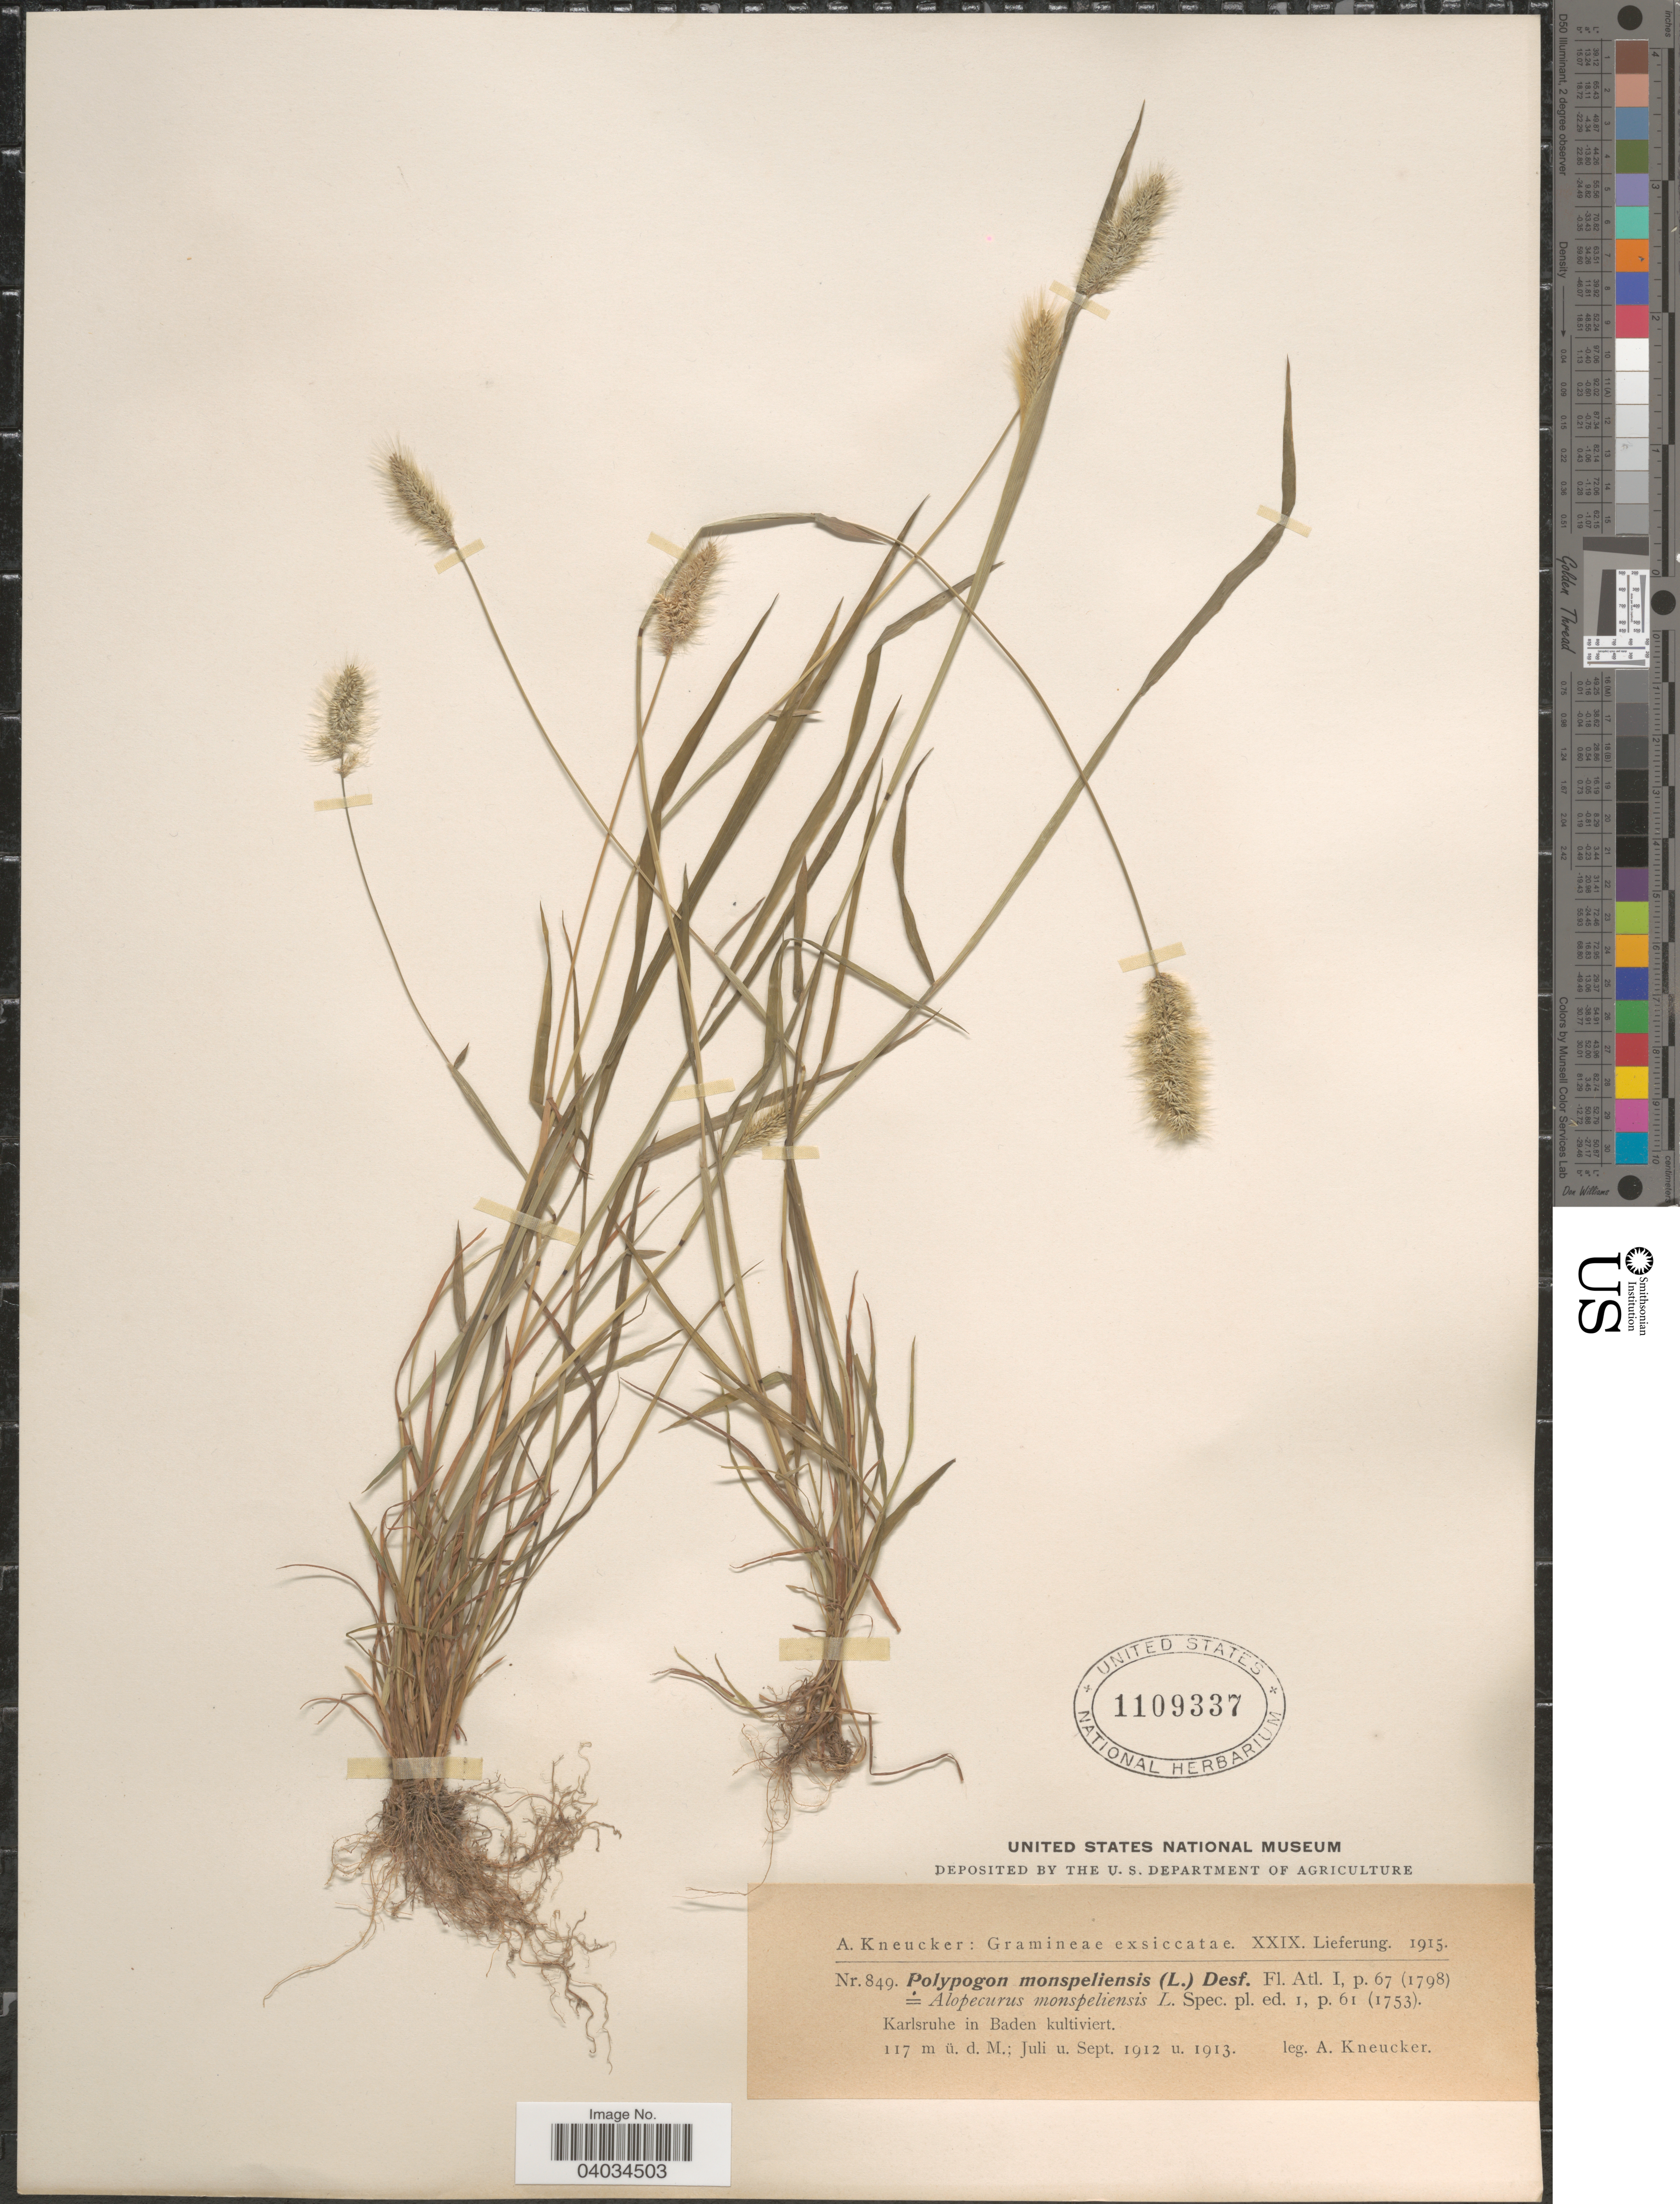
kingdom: Plantae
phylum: Tracheophyta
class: Liliopsida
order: Poales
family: Poaceae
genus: Polypogon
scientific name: Polypogon monspeliensis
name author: (L.) Desf.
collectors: A. Kneucker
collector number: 849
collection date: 1912-07/1913-09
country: Germany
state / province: Baden-Württemberg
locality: Karlsruhe in Baden kultiviert.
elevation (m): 117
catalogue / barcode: US 1109337